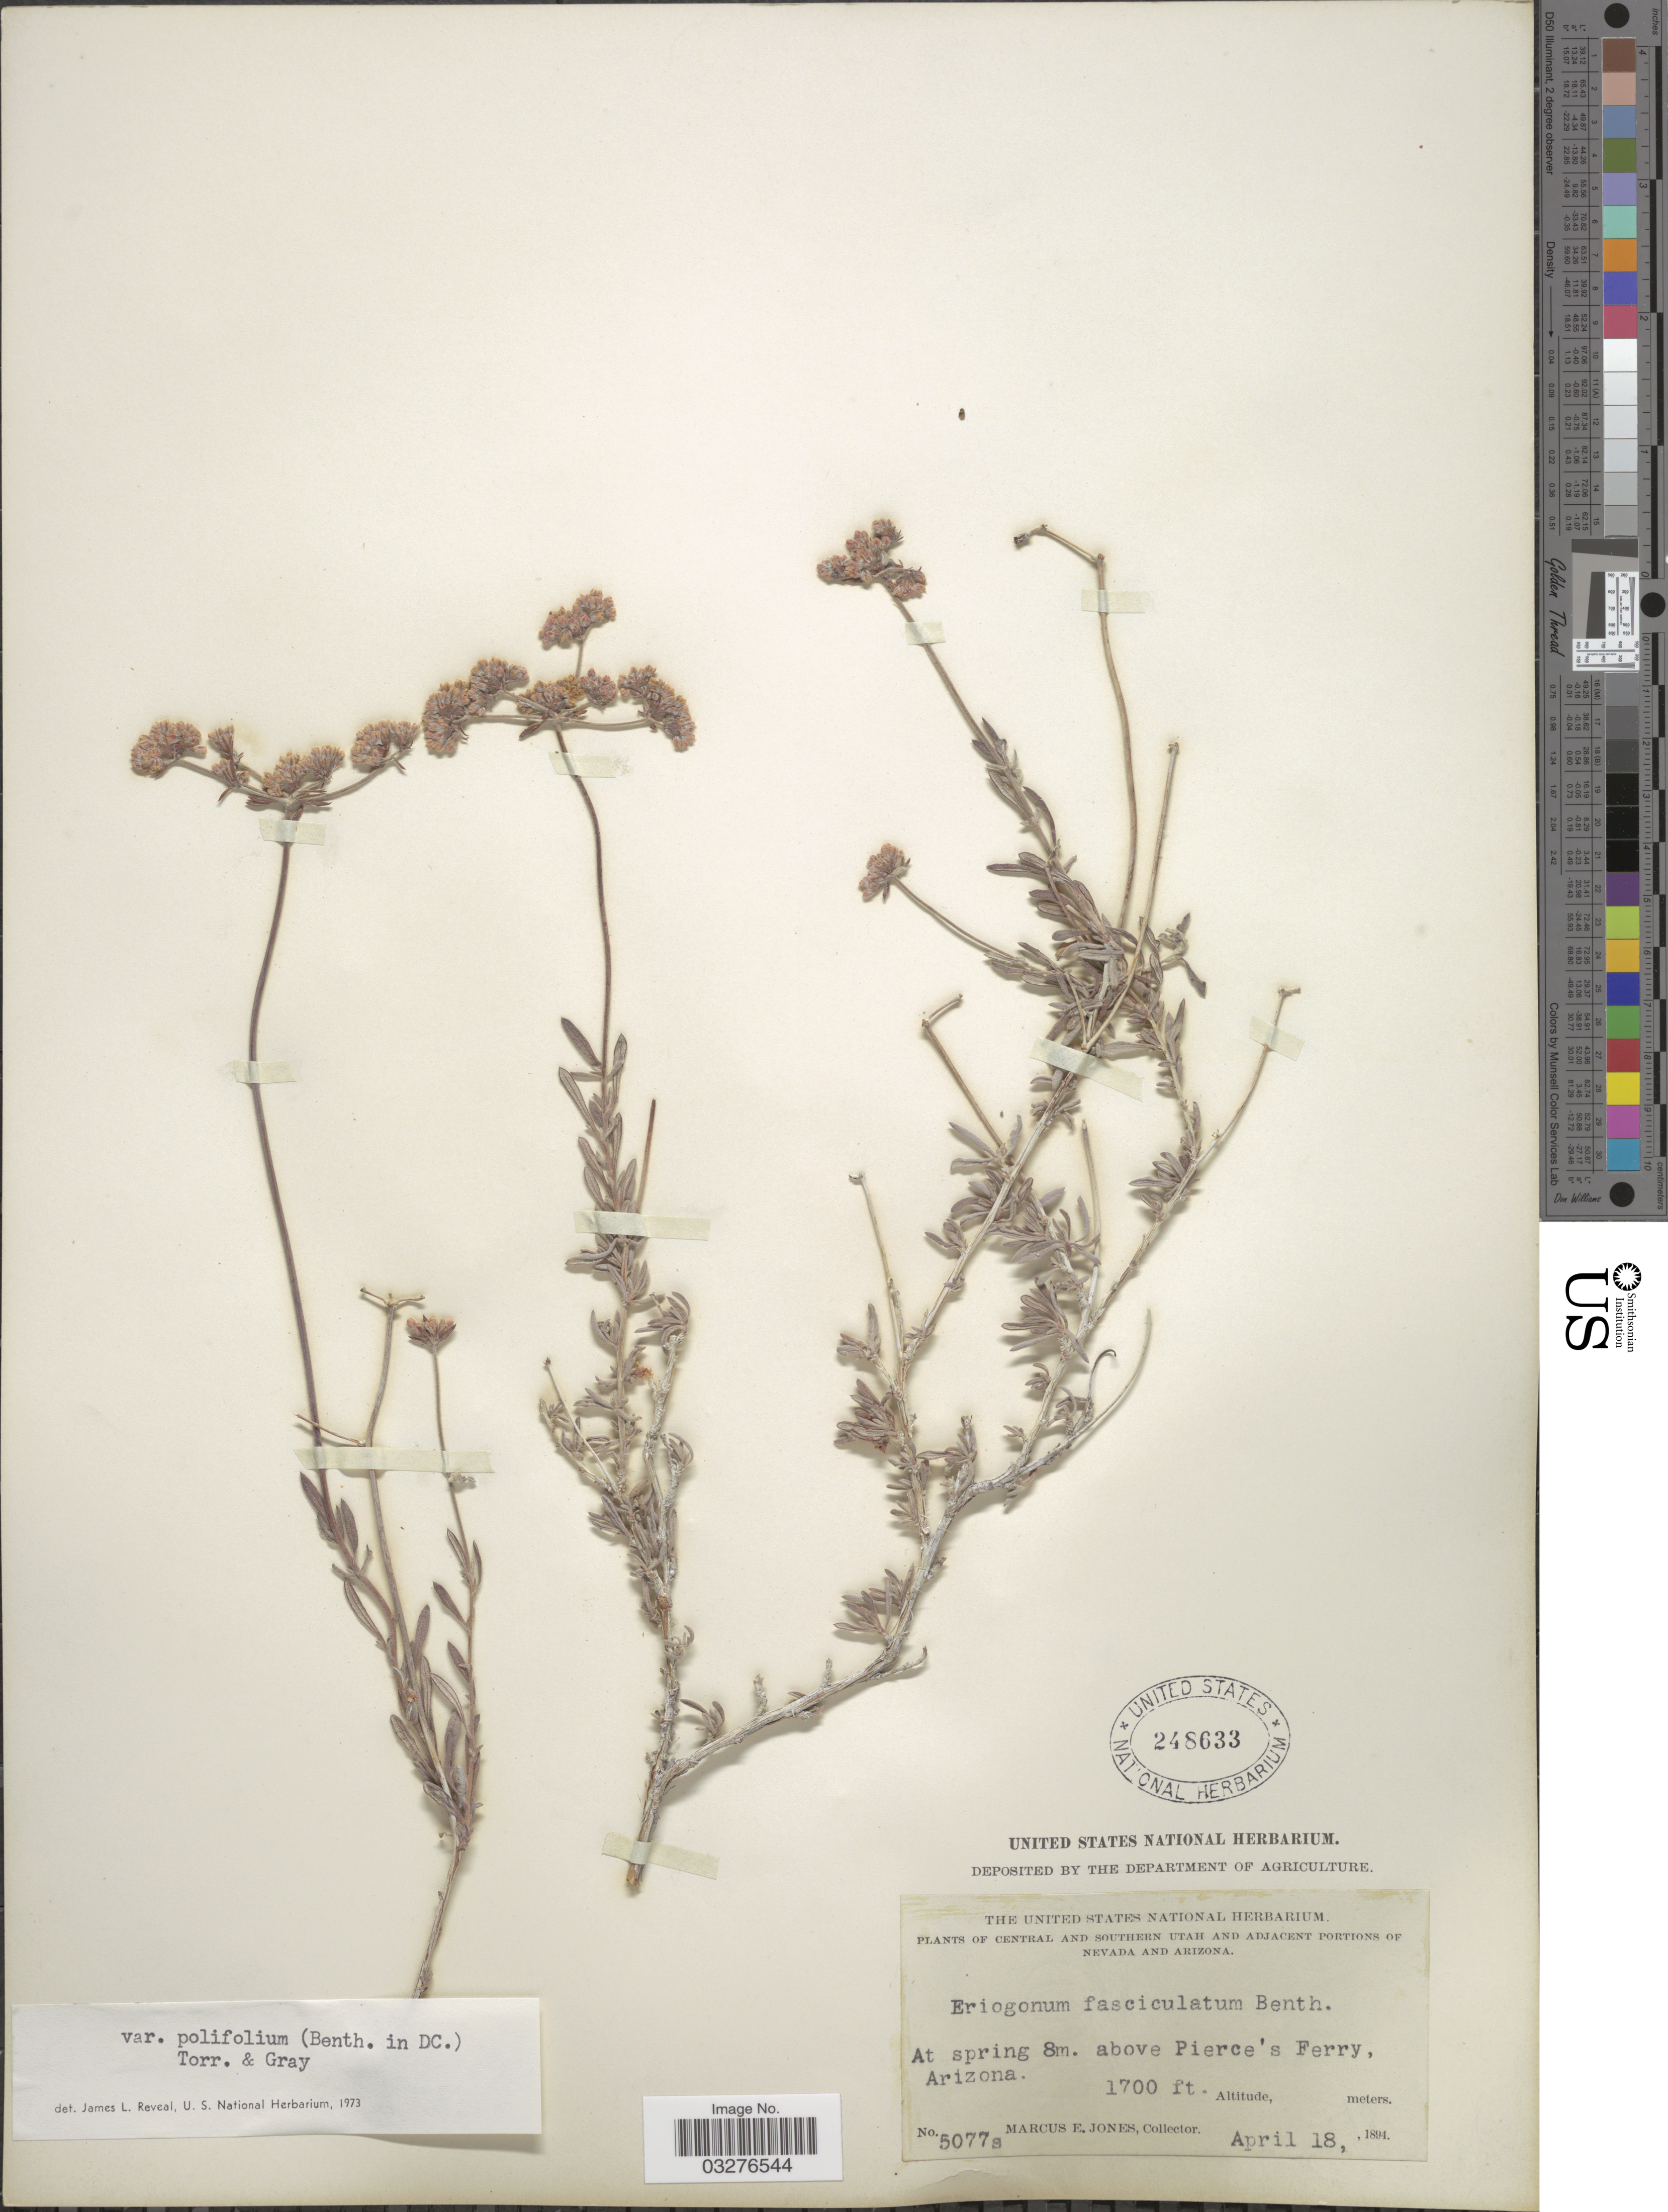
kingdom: Plantae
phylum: Tracheophyta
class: Magnoliopsida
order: Caryophyllales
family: Polygonaceae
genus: Eriogonum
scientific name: Eriogonum fasciculatum var. polifolium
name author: (Benth.) Torr. & A. Gray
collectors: M. E. Jones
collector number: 5077s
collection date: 1894-04-18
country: United States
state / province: Arizona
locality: At Spring 8m. above Pierce's Ferry.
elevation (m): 518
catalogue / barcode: US 248633